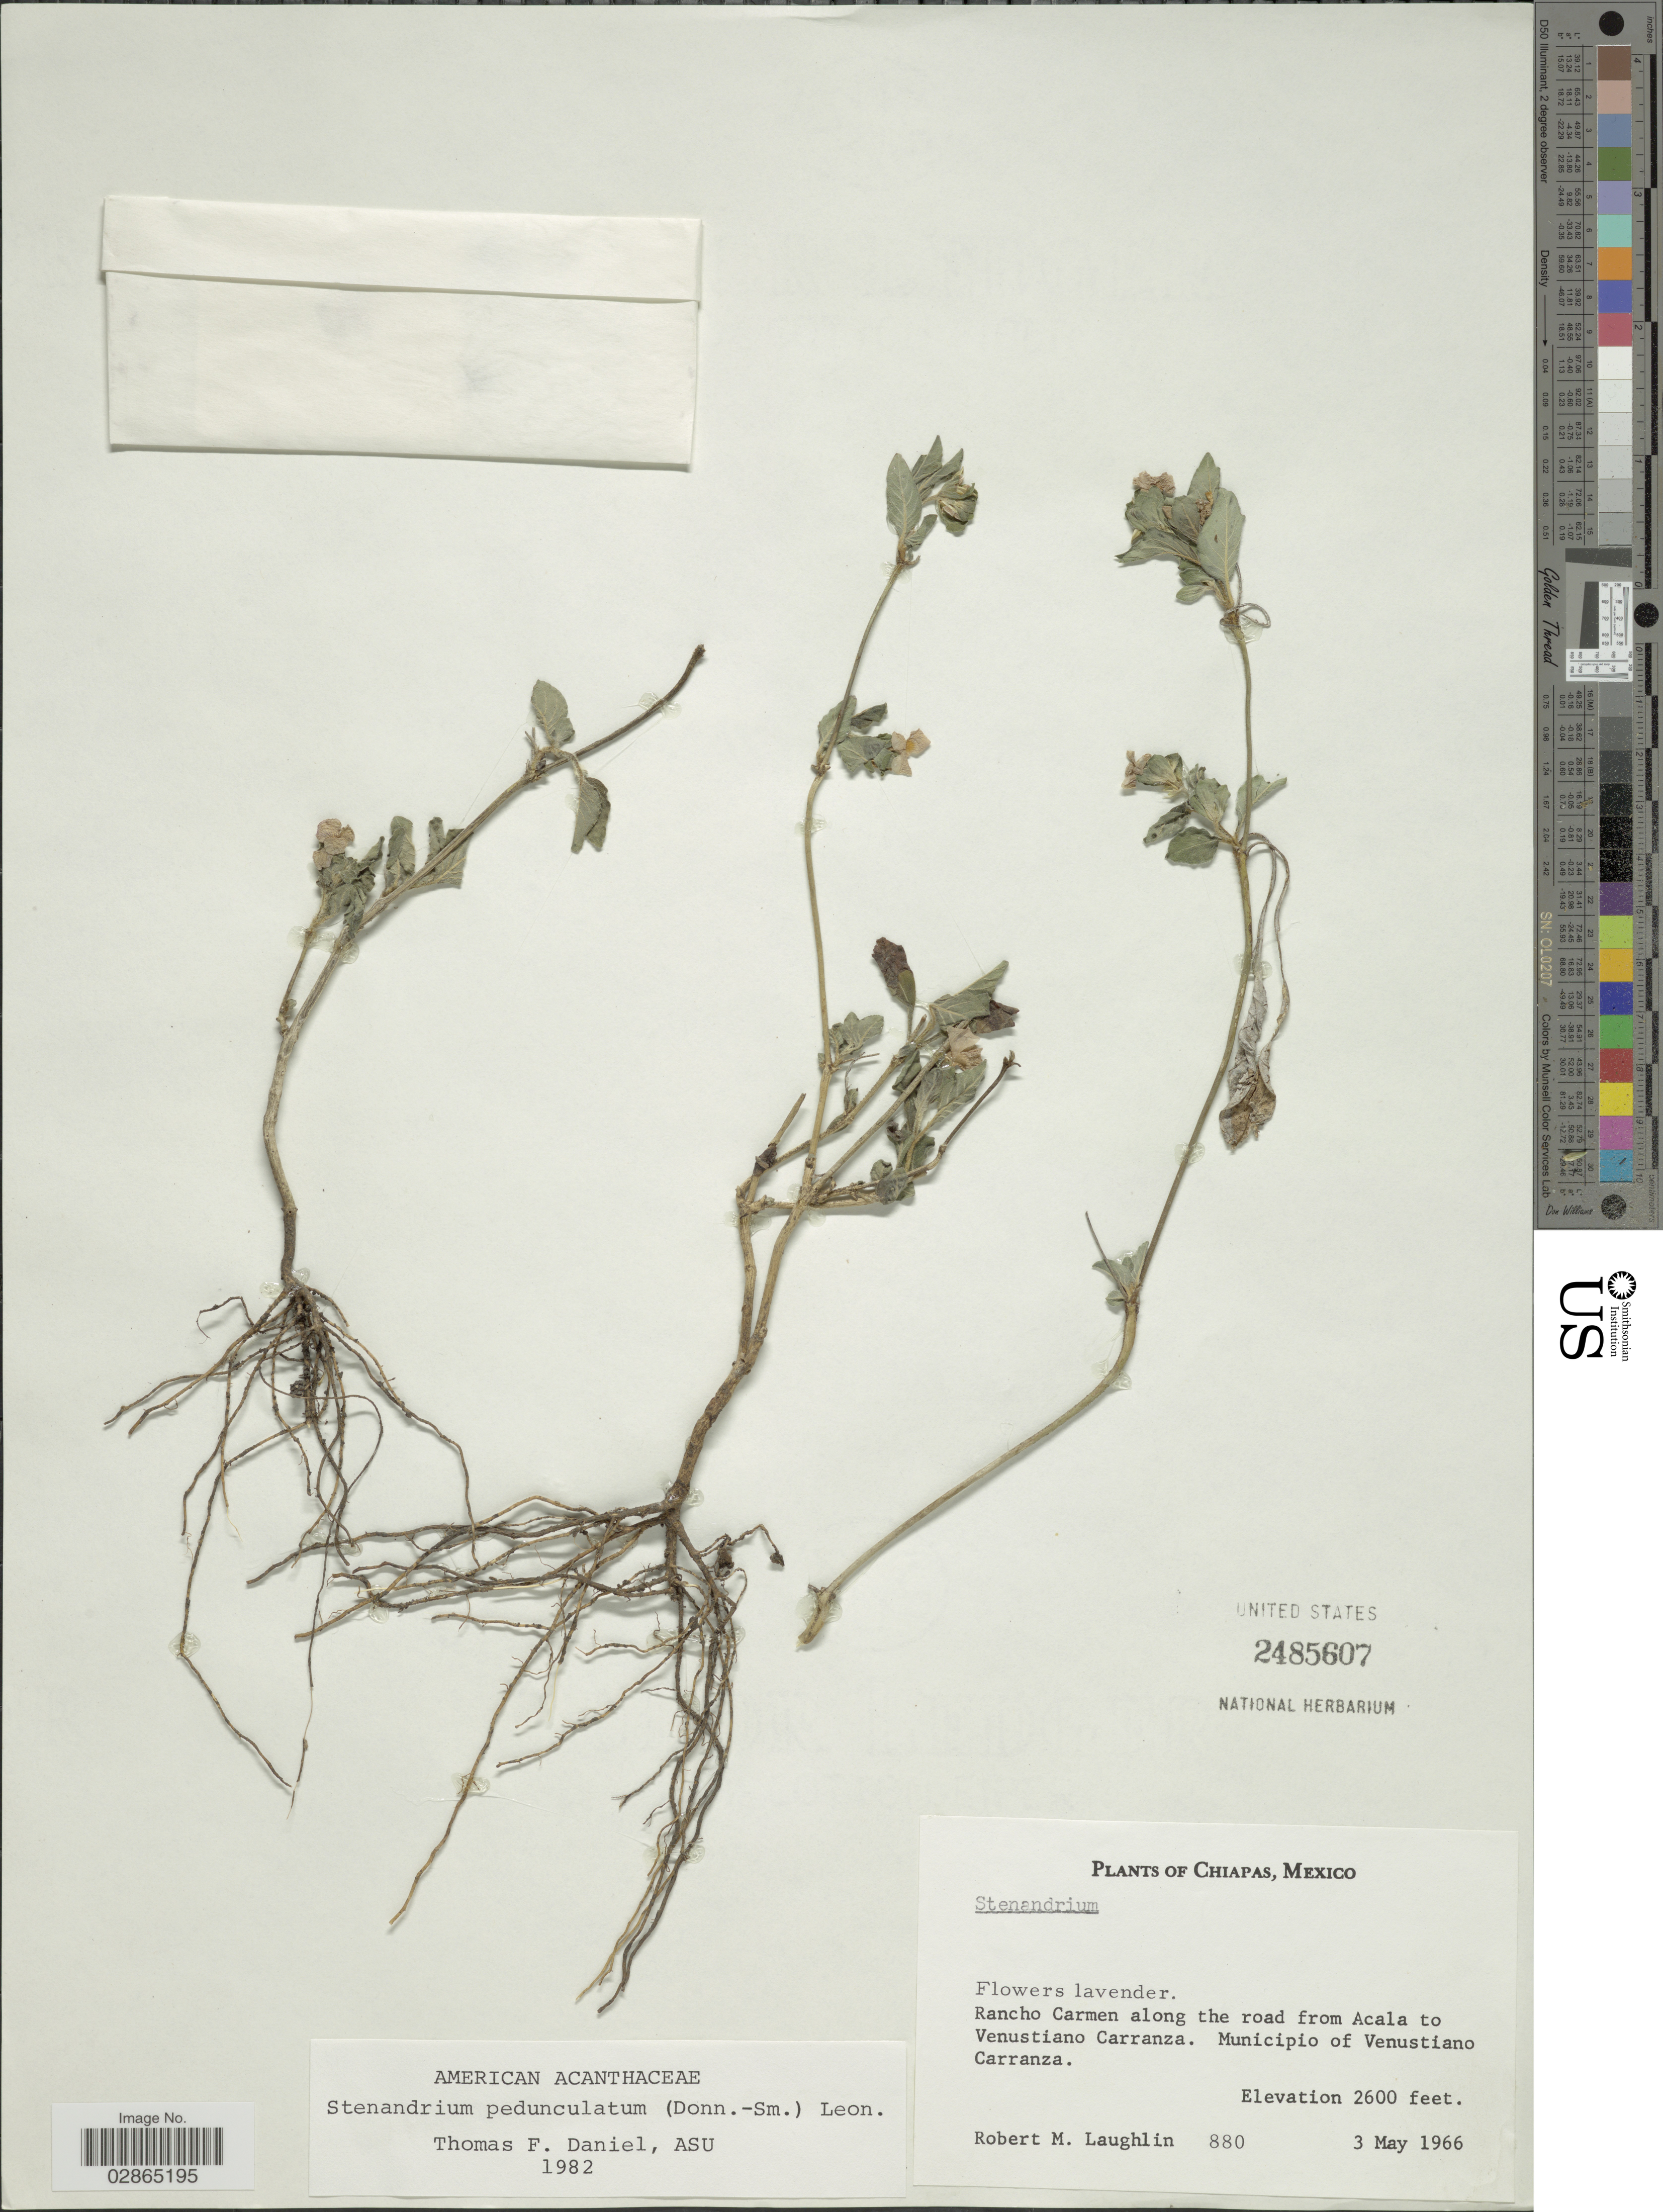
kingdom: Plantae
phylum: Tracheophyta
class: Magnoliopsida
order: Lamiales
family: Acanthaceae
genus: Stenandrium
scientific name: Stenandrium pedunculatum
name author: (Donn. Sm.) Leonard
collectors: R. M. Laughlin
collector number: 880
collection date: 1966-05-03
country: Mexico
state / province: Chiapas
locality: Rancho Carmen along the road from Acala to Venustiano Carranza. Municipio of Venustiano Carranza.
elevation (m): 792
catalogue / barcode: US 2485607